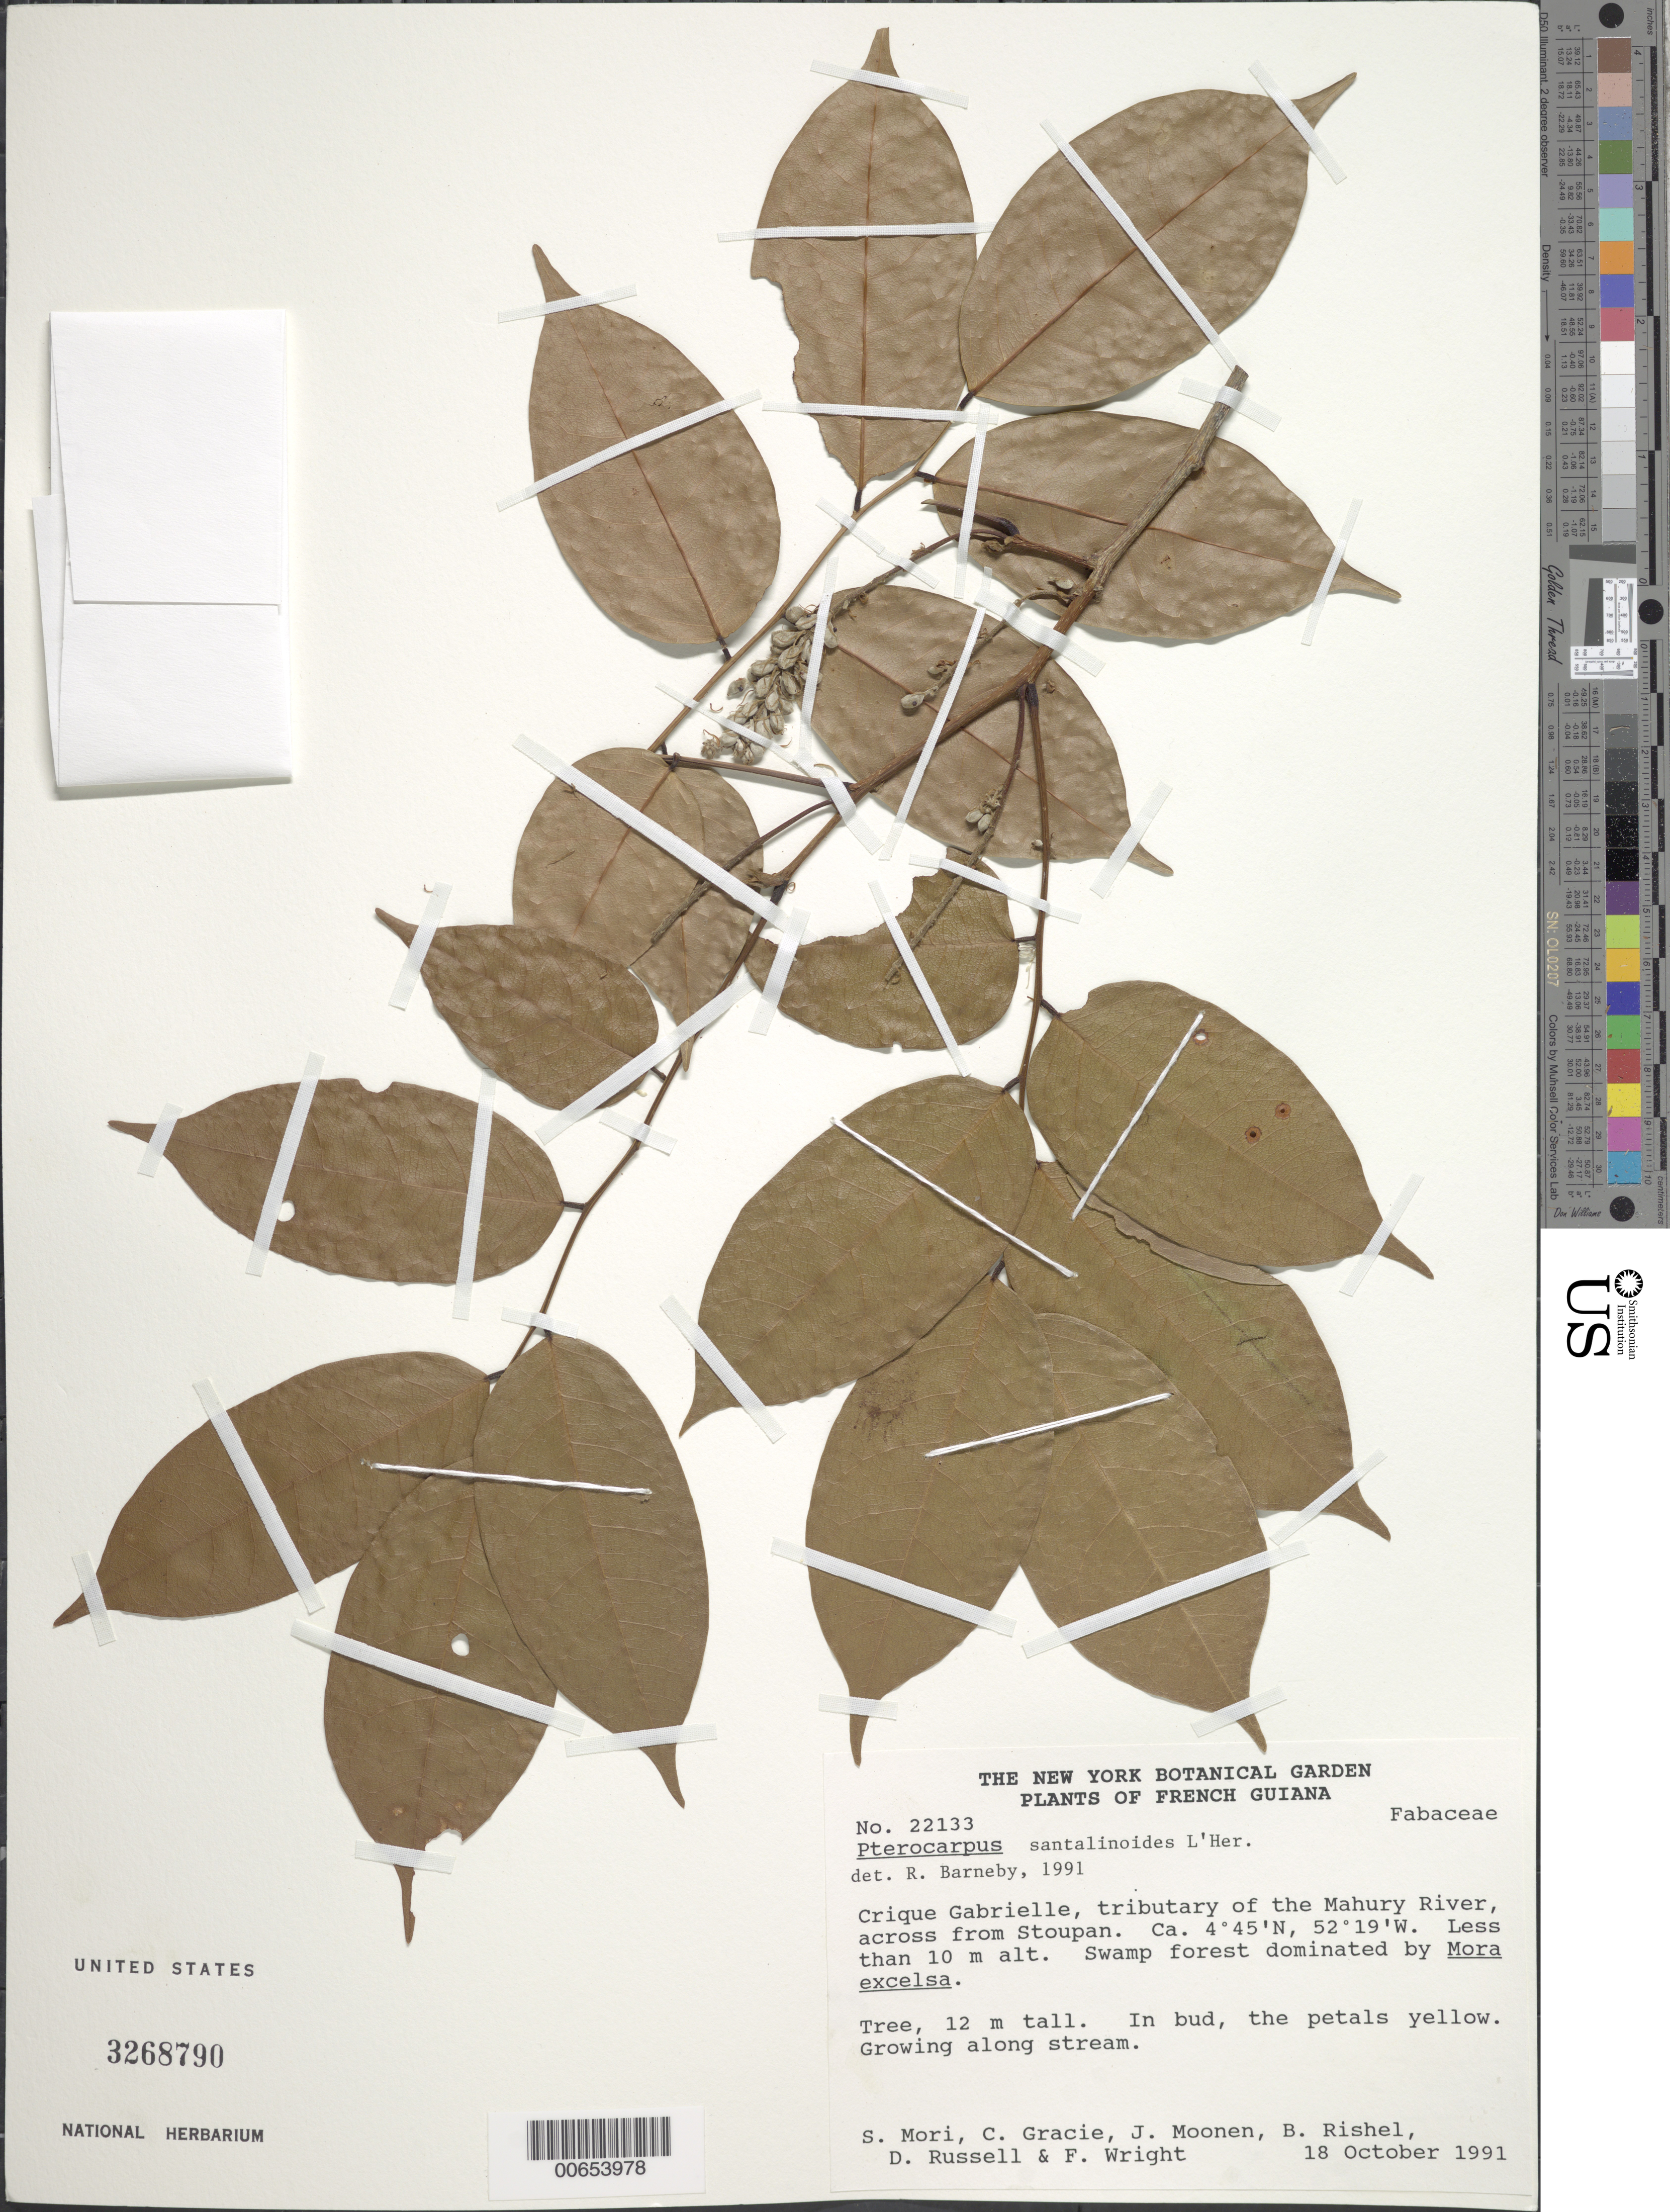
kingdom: Plantae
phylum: Tracheophyta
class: Magnoliopsida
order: Fabales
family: Fabaceae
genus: Pterocarpus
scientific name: Pterocarpus santalinoides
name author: L'Hér. ex DC.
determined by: Barneby, Rupert C., (NY)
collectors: S. Mori, C. A. Gracie, J. Lazzaroni, B. Rishel, D. Russell & F. Wright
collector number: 22133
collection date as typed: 18-Oct-91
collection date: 1991-10-18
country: French Guiana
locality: Crique Gabrielle, tributary of the Mahury River, across from Stoupan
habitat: Swamp forest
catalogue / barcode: US 3268790